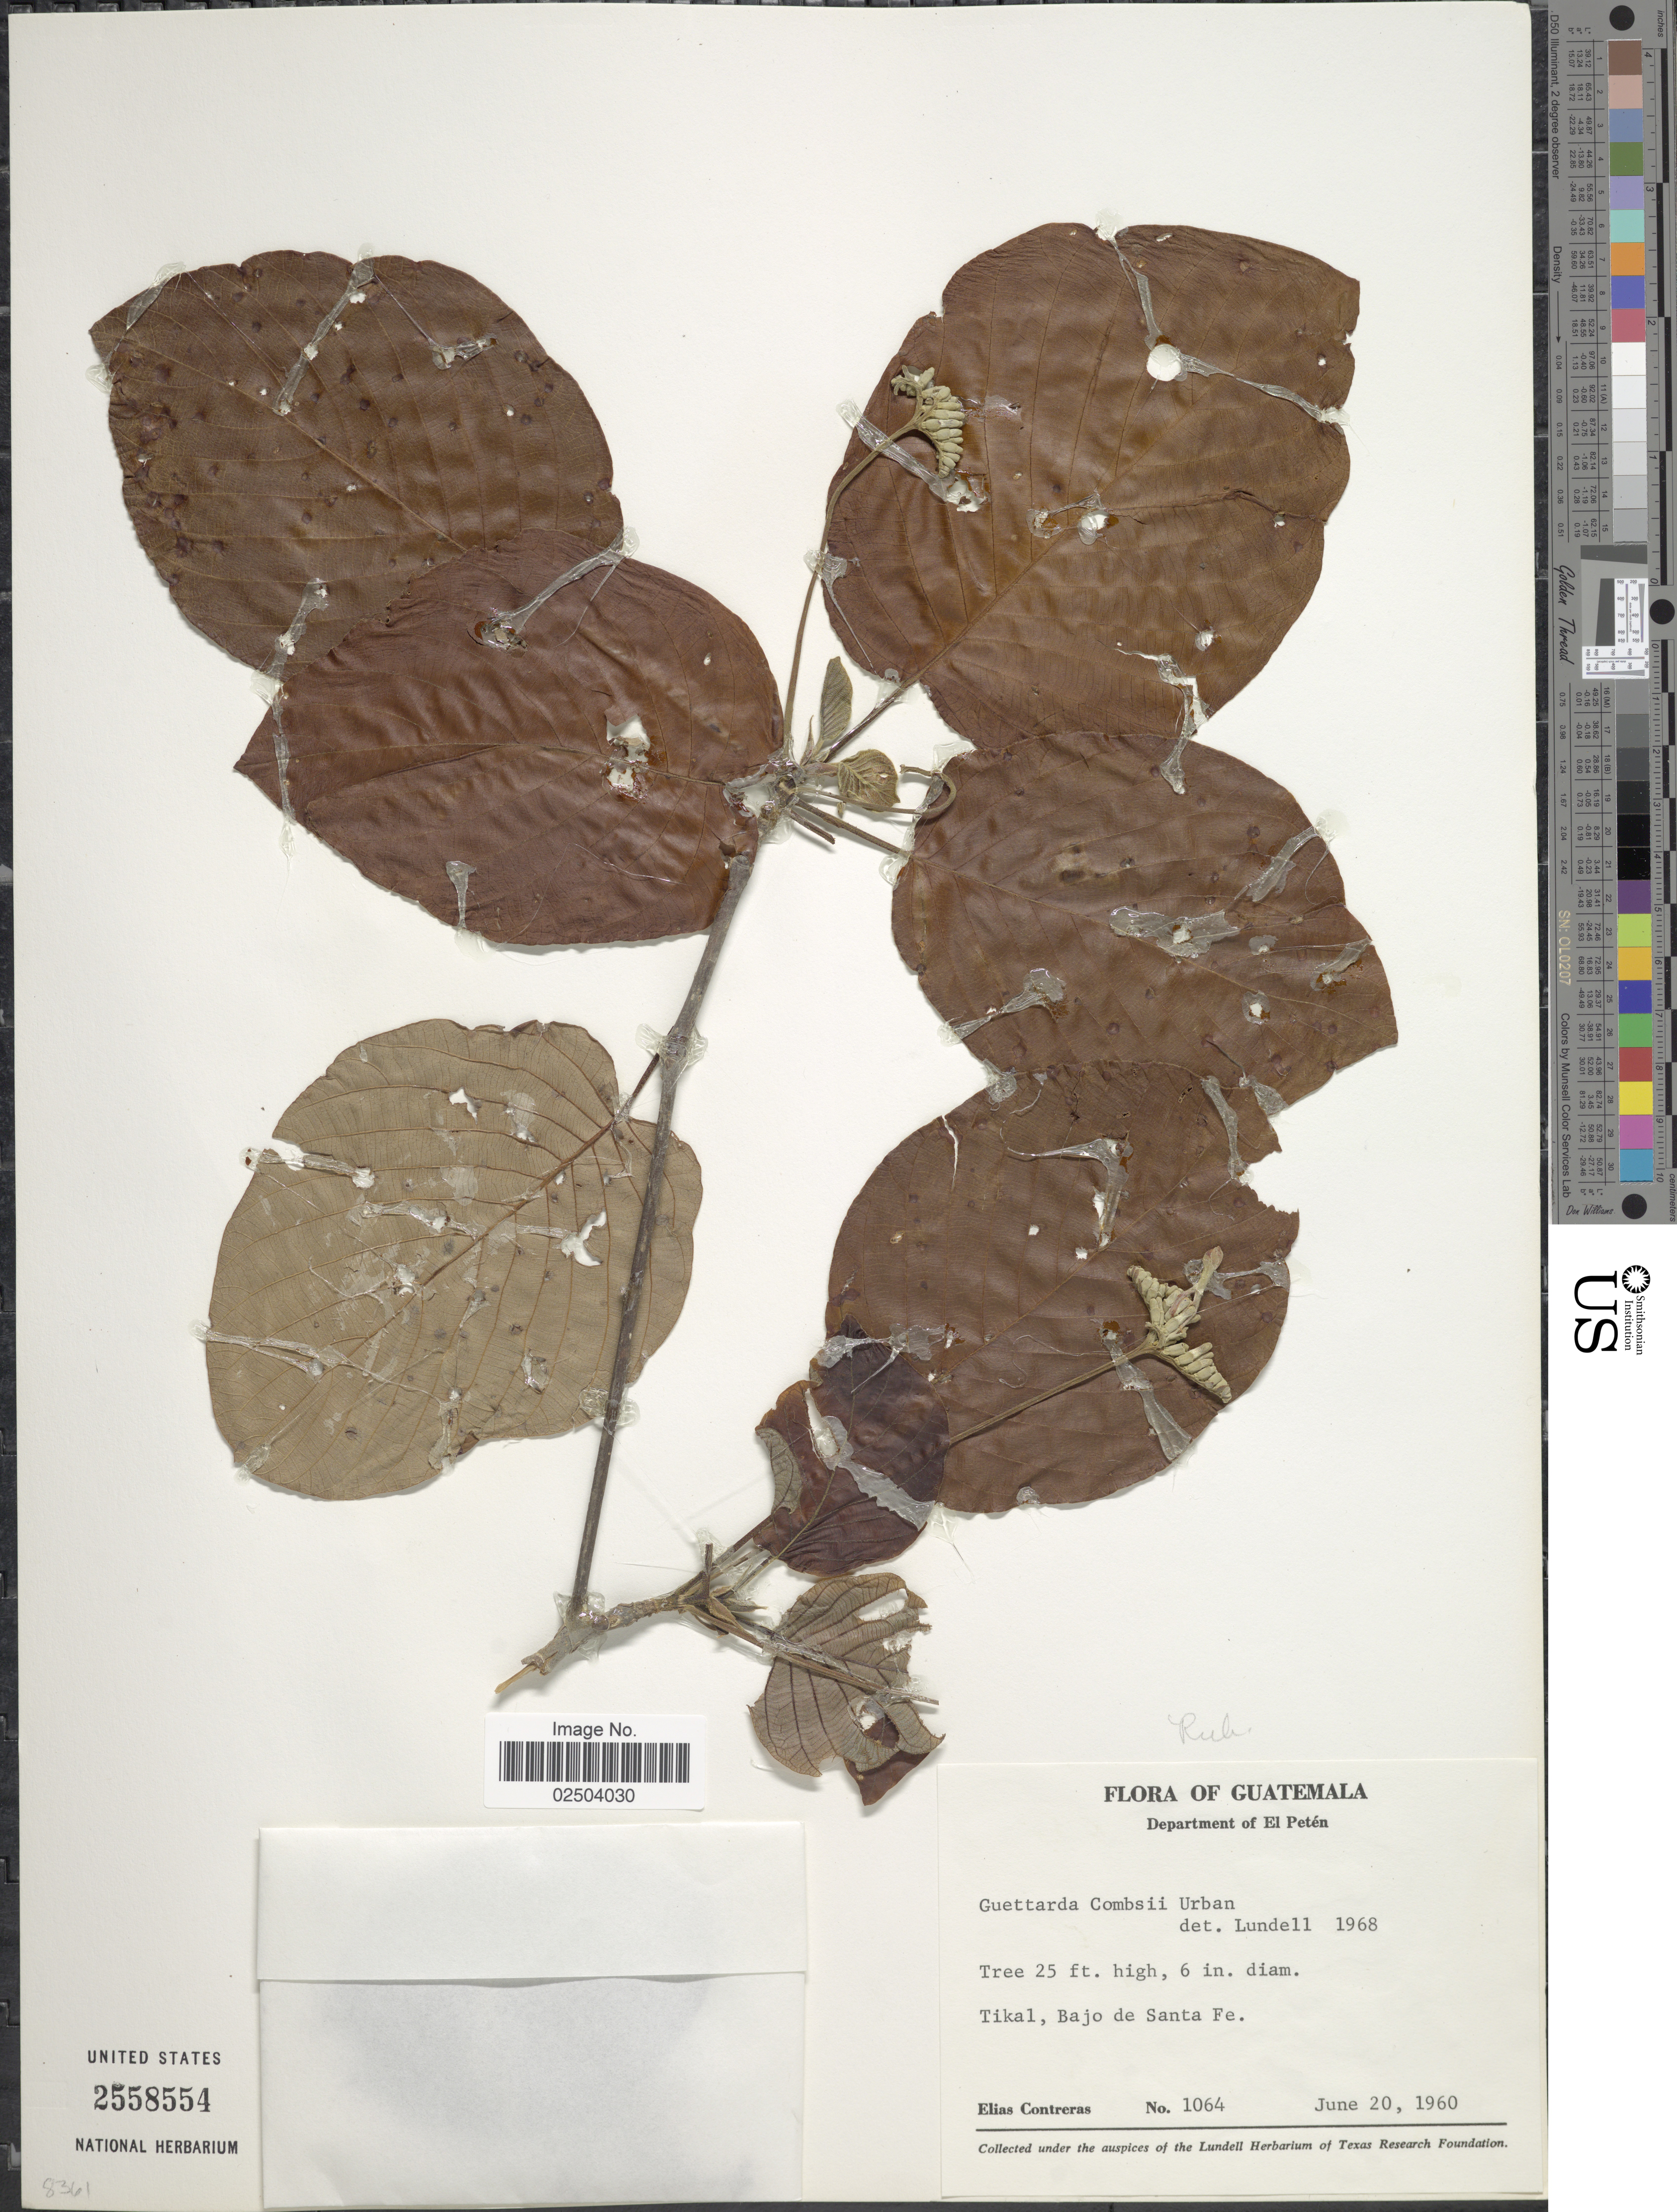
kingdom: Plantae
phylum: Tracheophyta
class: Magnoliopsida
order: Gentianales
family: Rubiaceae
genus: Guettarda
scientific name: Guettarda combsii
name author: Urb.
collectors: E. Contreras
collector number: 1064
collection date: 1960-06-20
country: Guatemala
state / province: El Petén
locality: Department of El Peten. Tikal, Bajo de Santa Fe.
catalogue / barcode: US 2558554